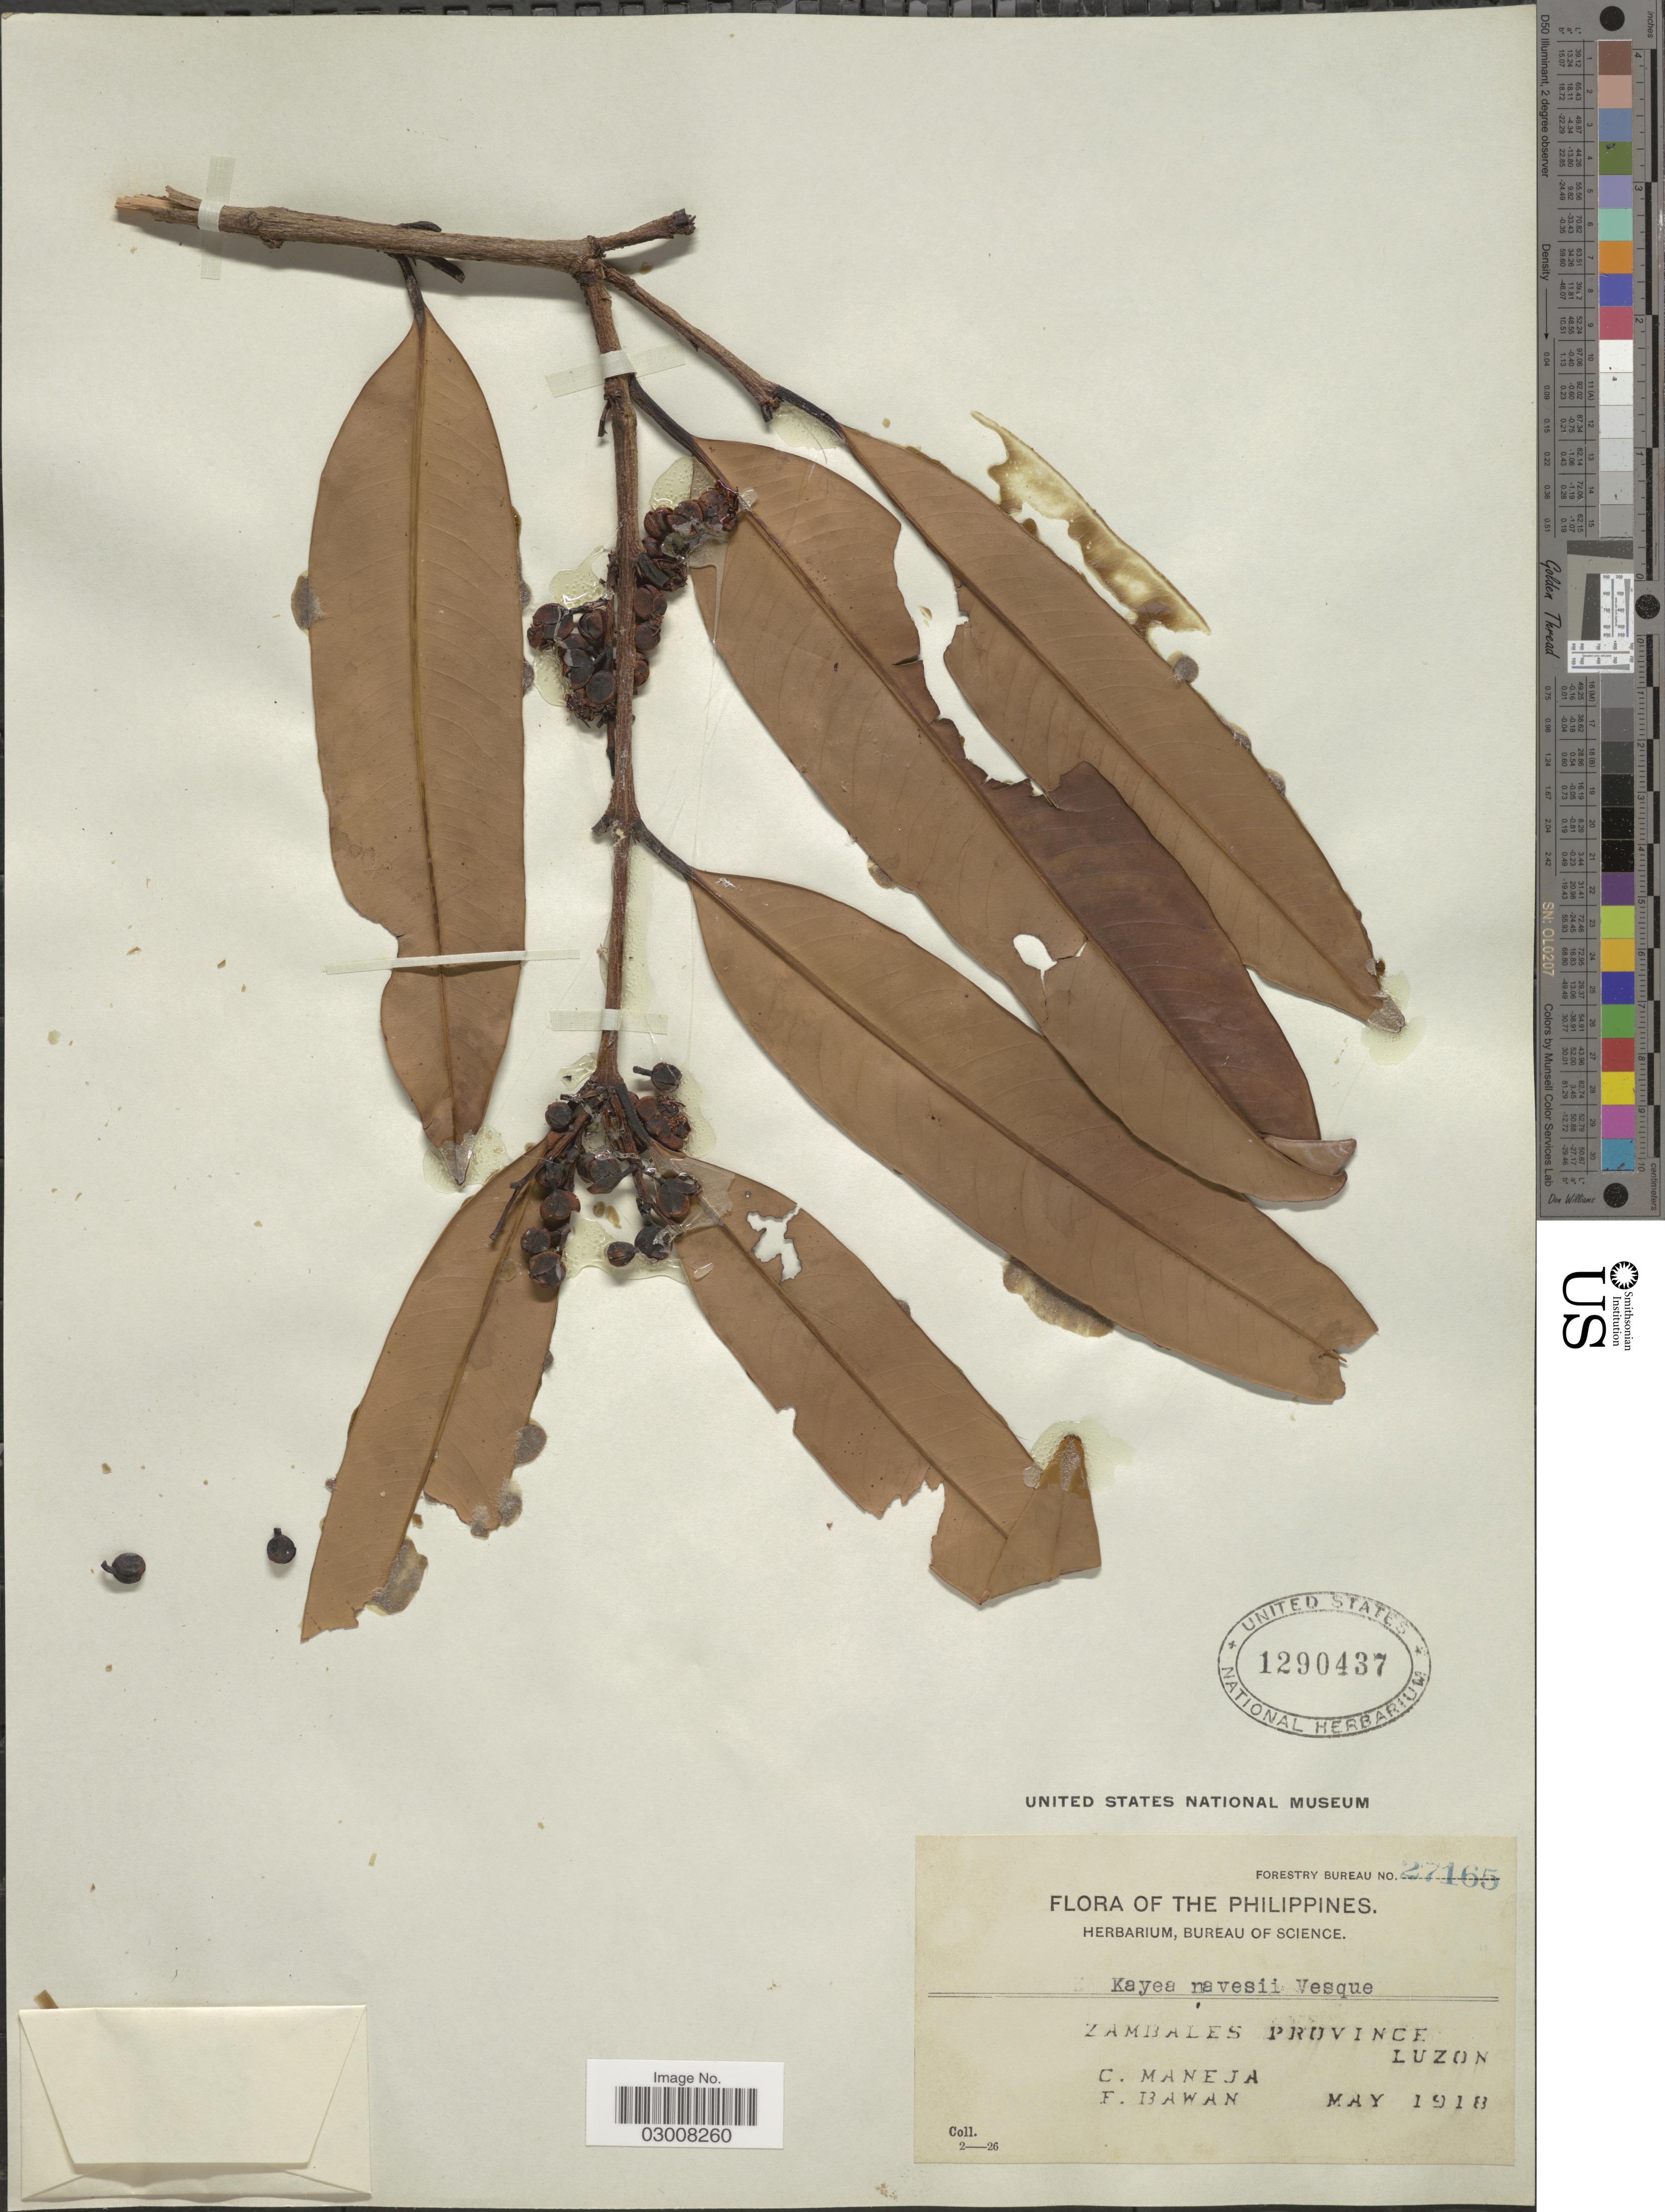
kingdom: Plantae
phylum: Tracheophyta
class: Magnoliopsida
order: Malpighiales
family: Calophyllaceae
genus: Kayea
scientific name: Kayea navesii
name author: Vesque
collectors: C. Maneja & F. Bawan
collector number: Forestry Bureau 27165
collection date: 1918-05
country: Philippines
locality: Zambales Province, Luzon.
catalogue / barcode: US 1290437